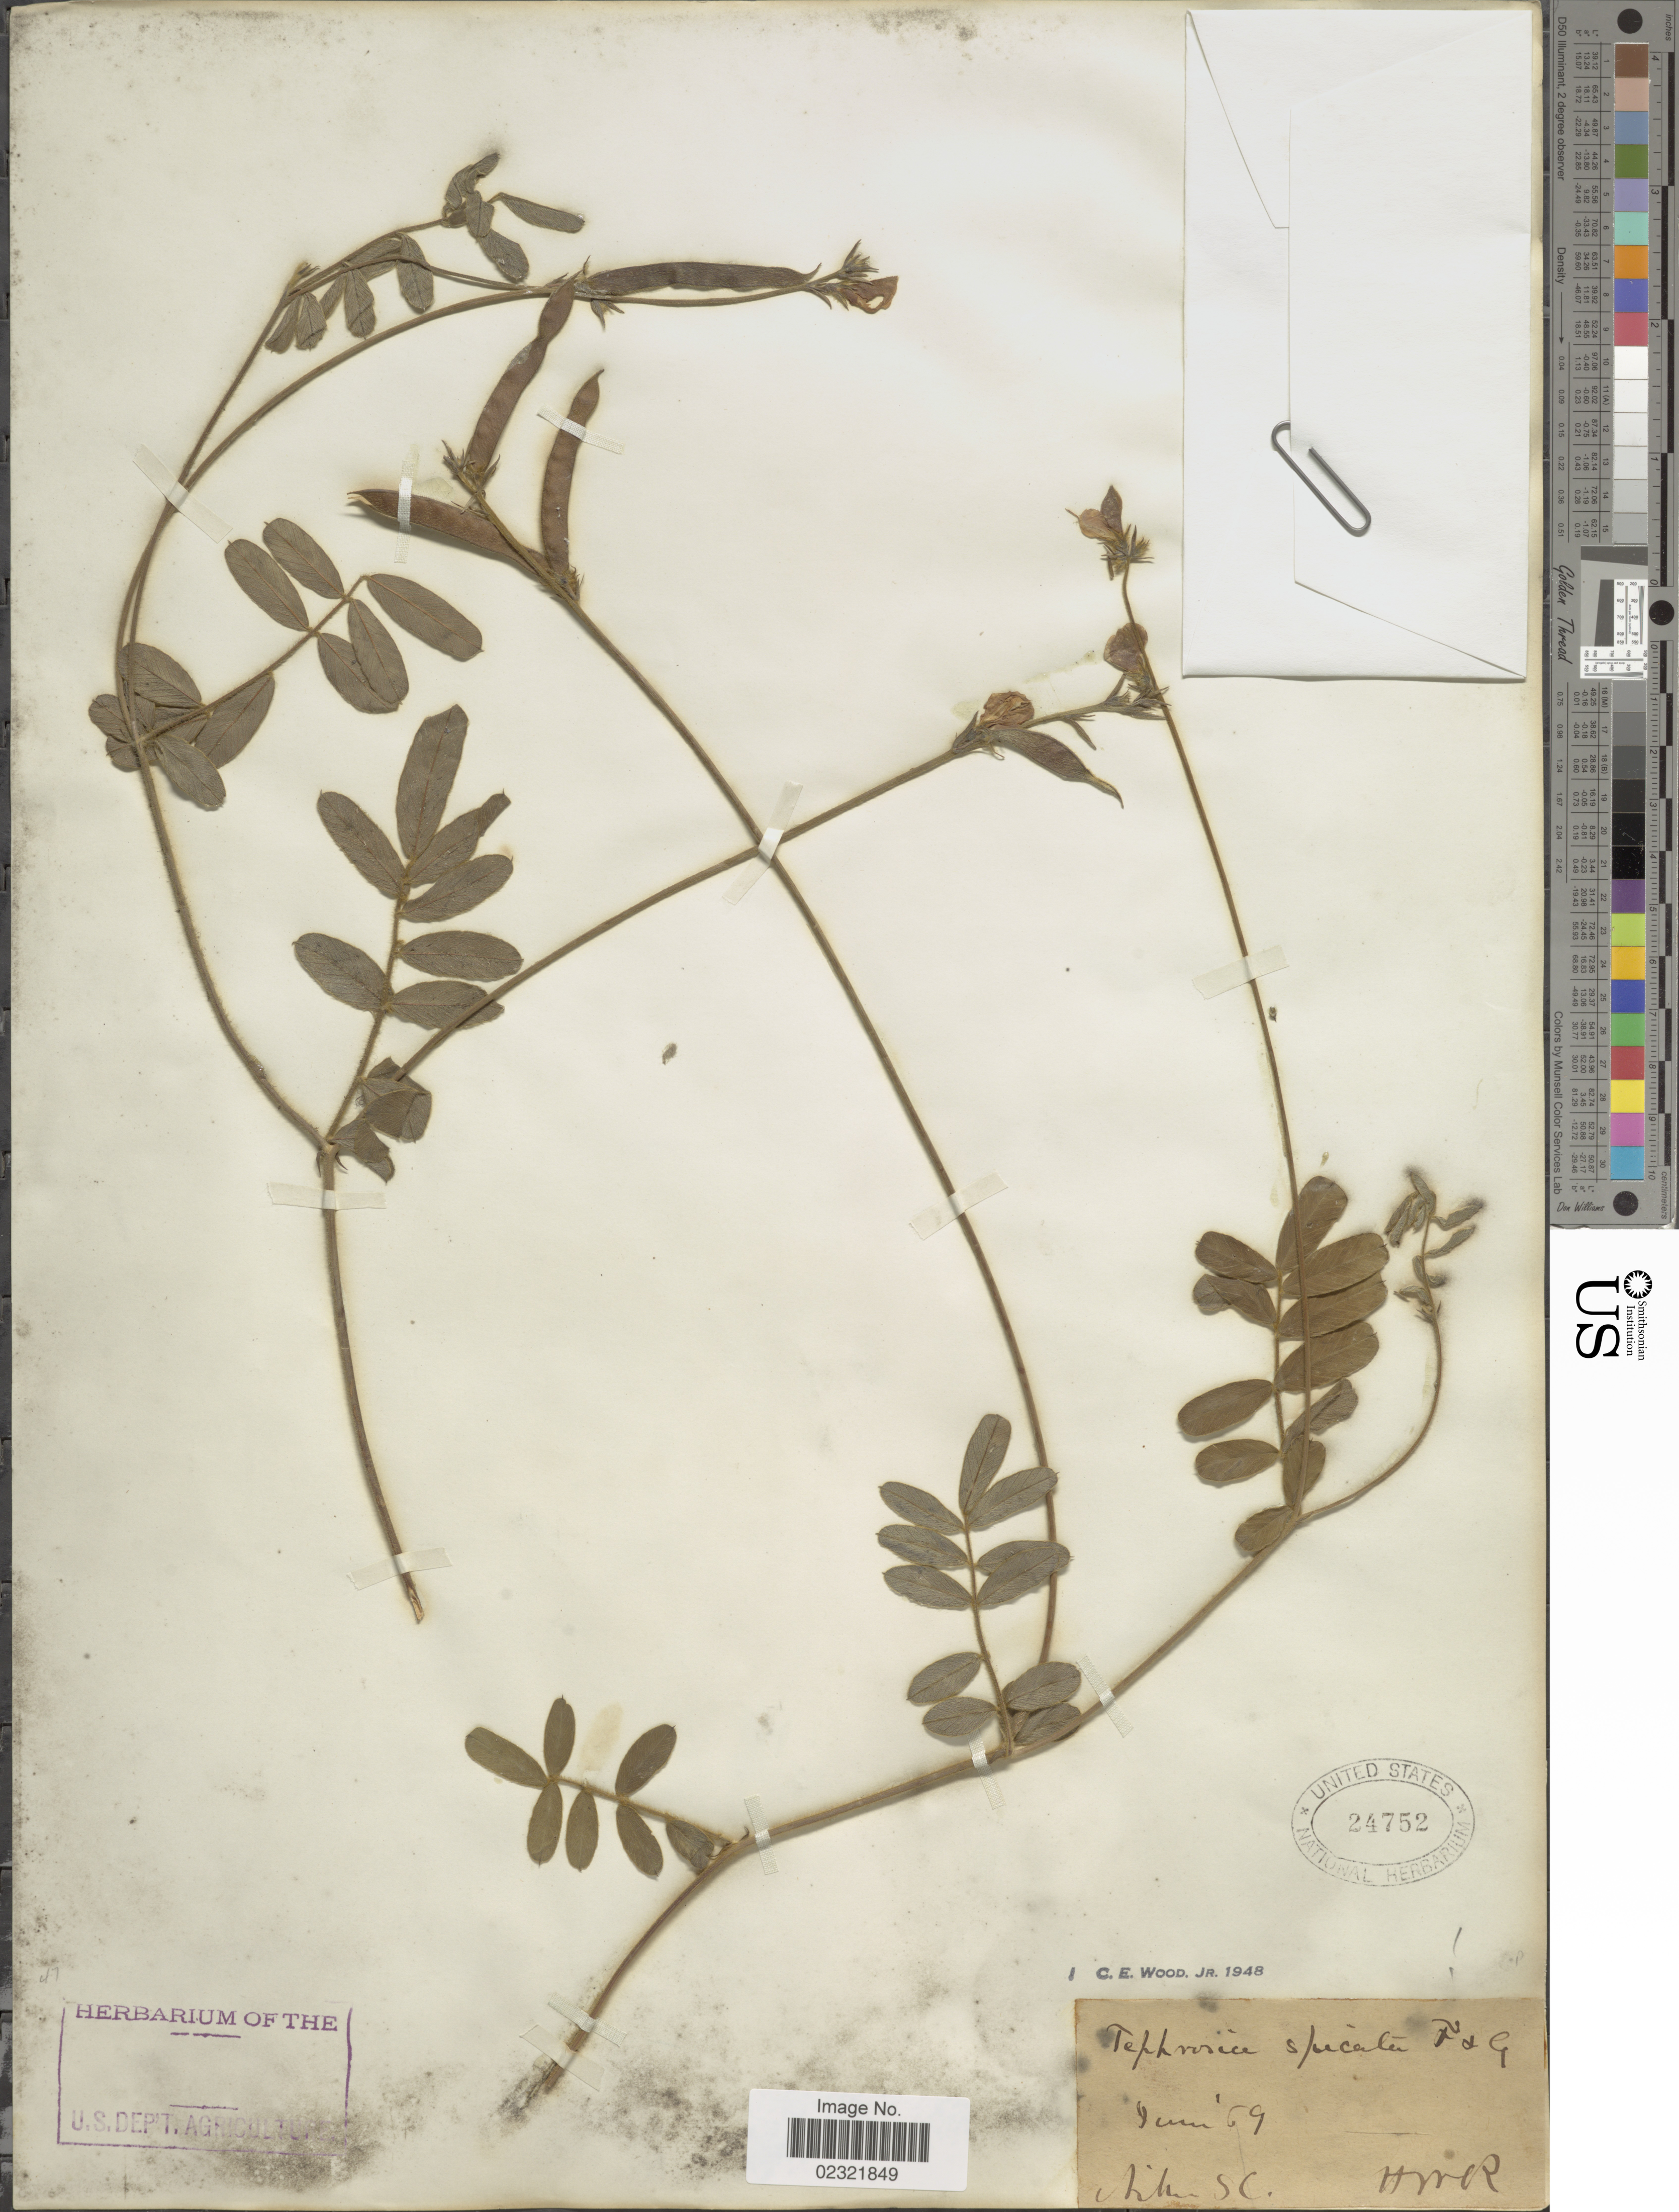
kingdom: Plantae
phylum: Tracheophyta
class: Magnoliopsida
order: Fabales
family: Fabaceae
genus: Tephrosia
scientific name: Tephrosia spicata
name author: (Walter) Torr. & A. Gray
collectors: H. W. R.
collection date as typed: Transcribed d/m/y: /6/69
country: United States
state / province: South Carolina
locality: Aiken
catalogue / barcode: US 24752